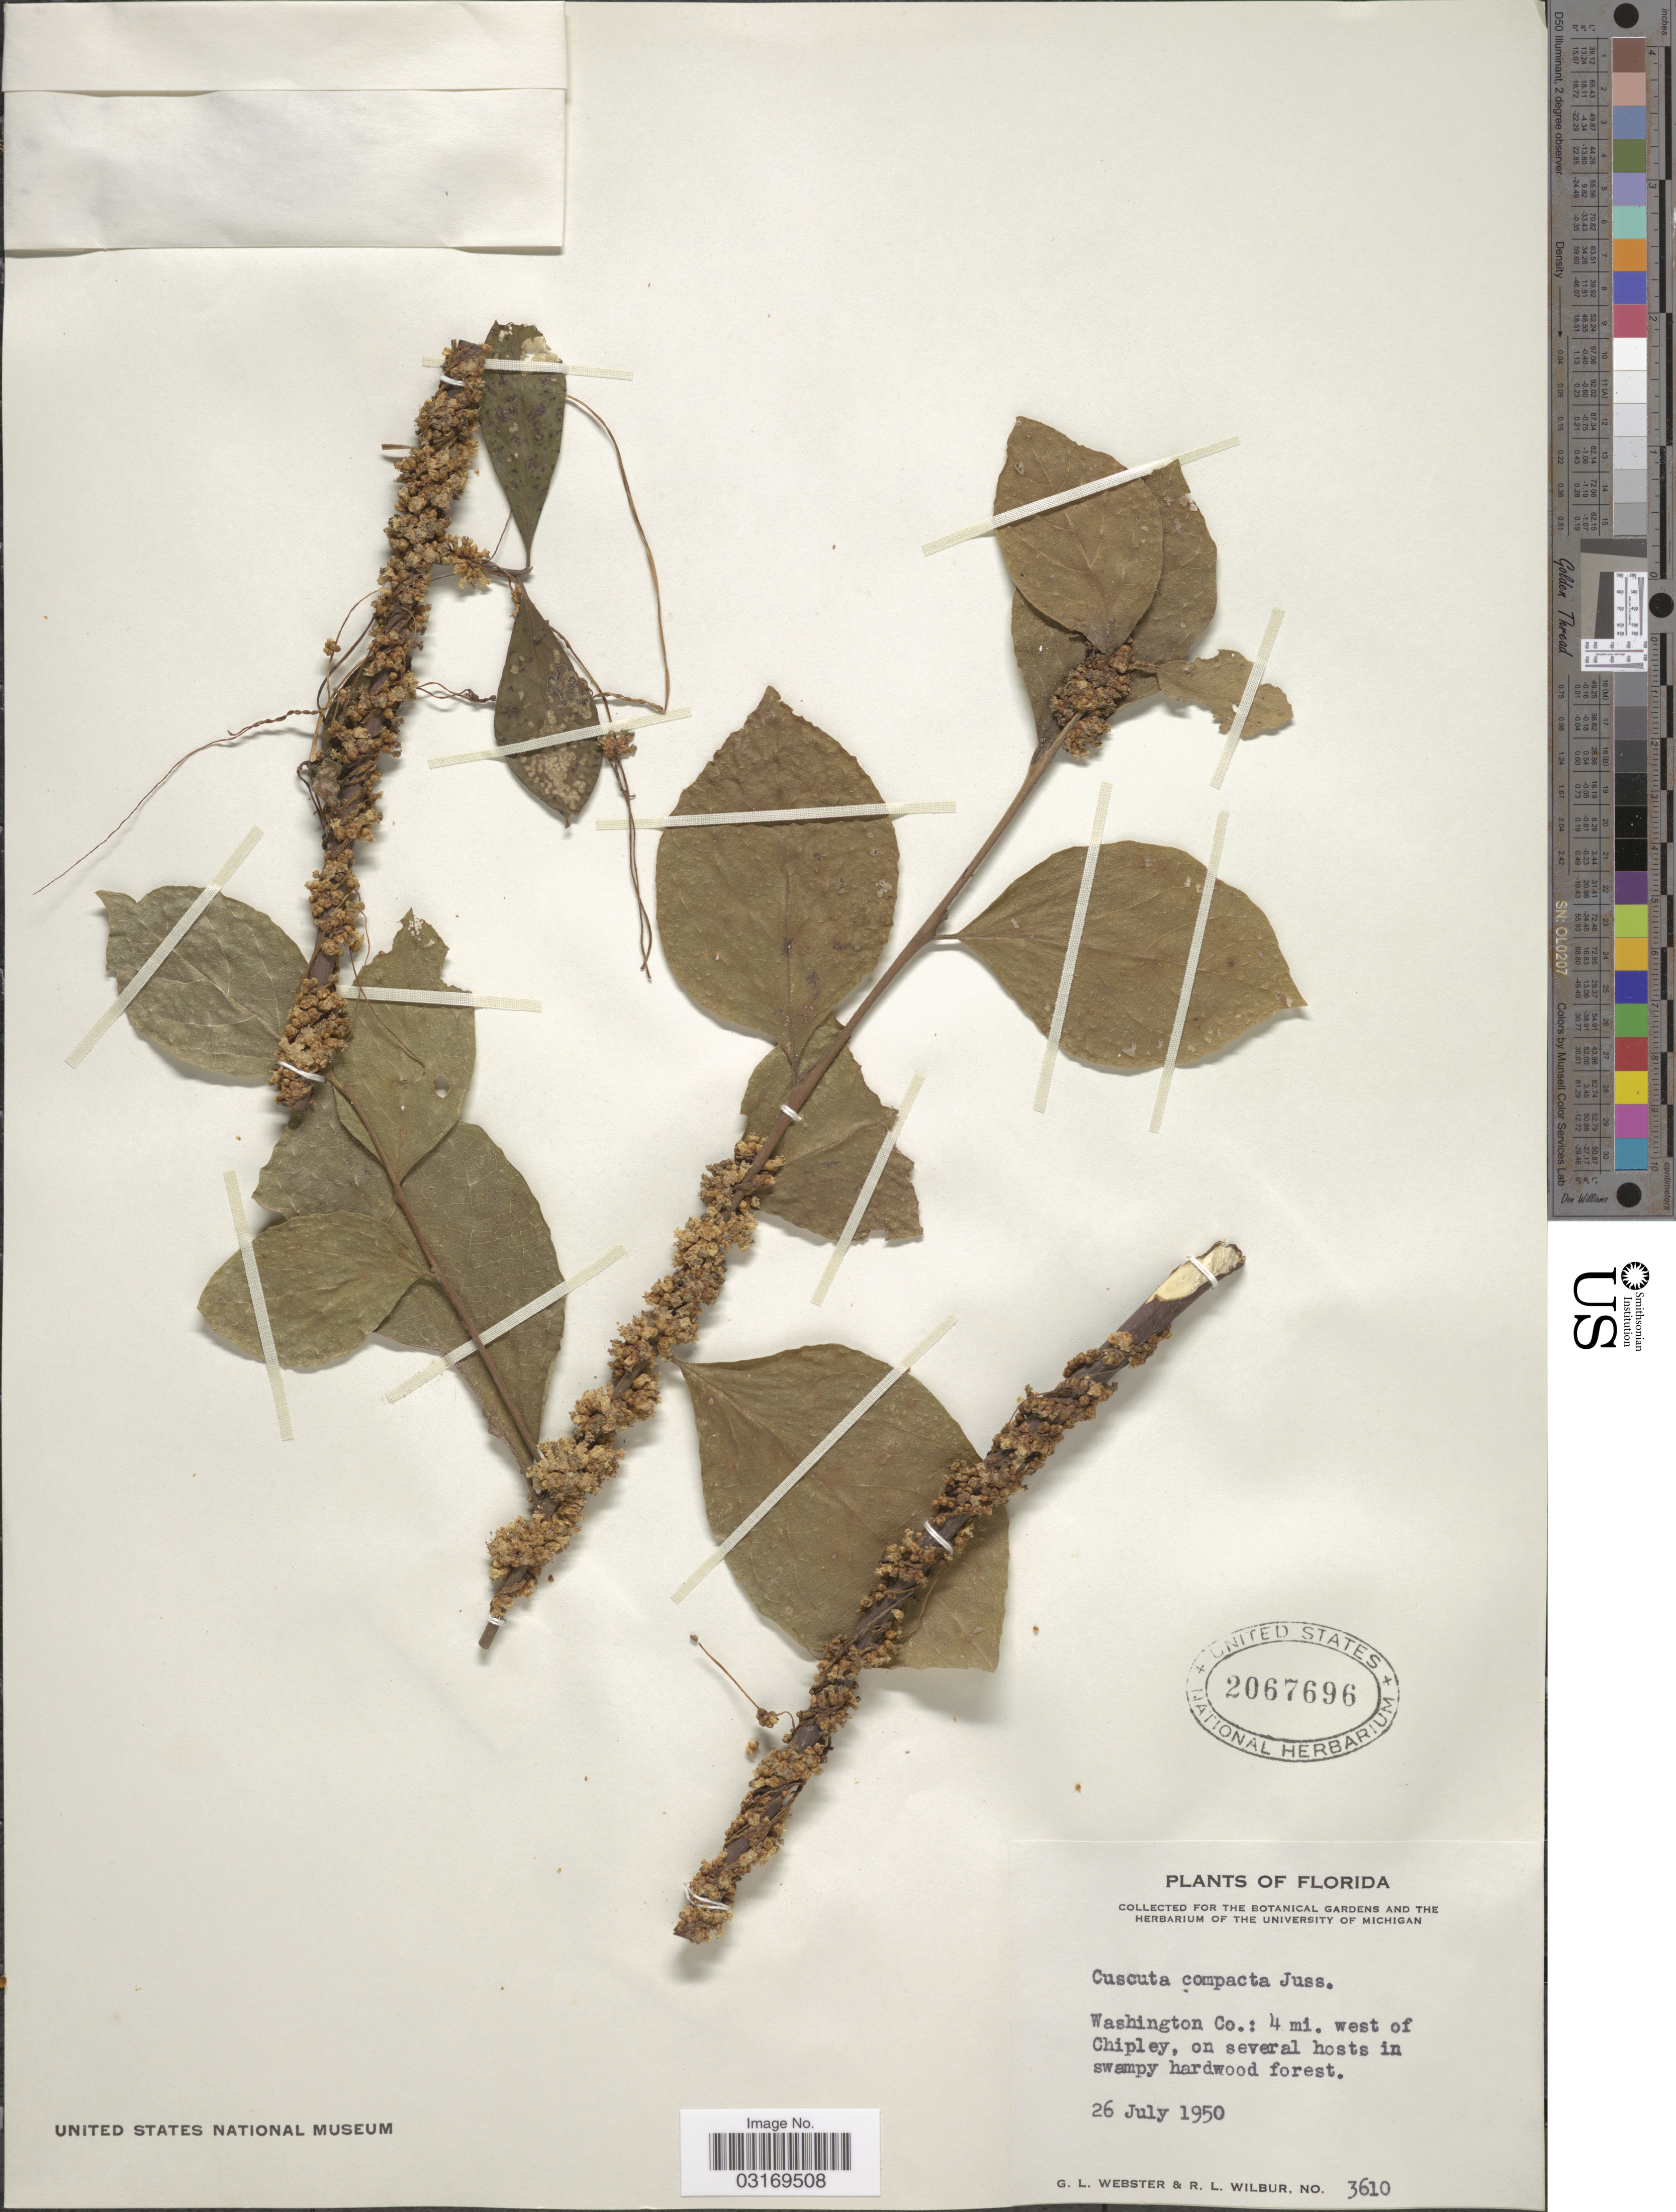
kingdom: Plantae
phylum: Tracheophyta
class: Magnoliopsida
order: Solanales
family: Convolvulaceae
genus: Cuscuta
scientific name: Cuscuta compacta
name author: Juss. ex Choisy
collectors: G. L. Webster & R. L. Wilbur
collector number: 3610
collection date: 1950-07-26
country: United States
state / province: Florida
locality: Washington Co: 4 mi. west of Chipley.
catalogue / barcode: US 2067696